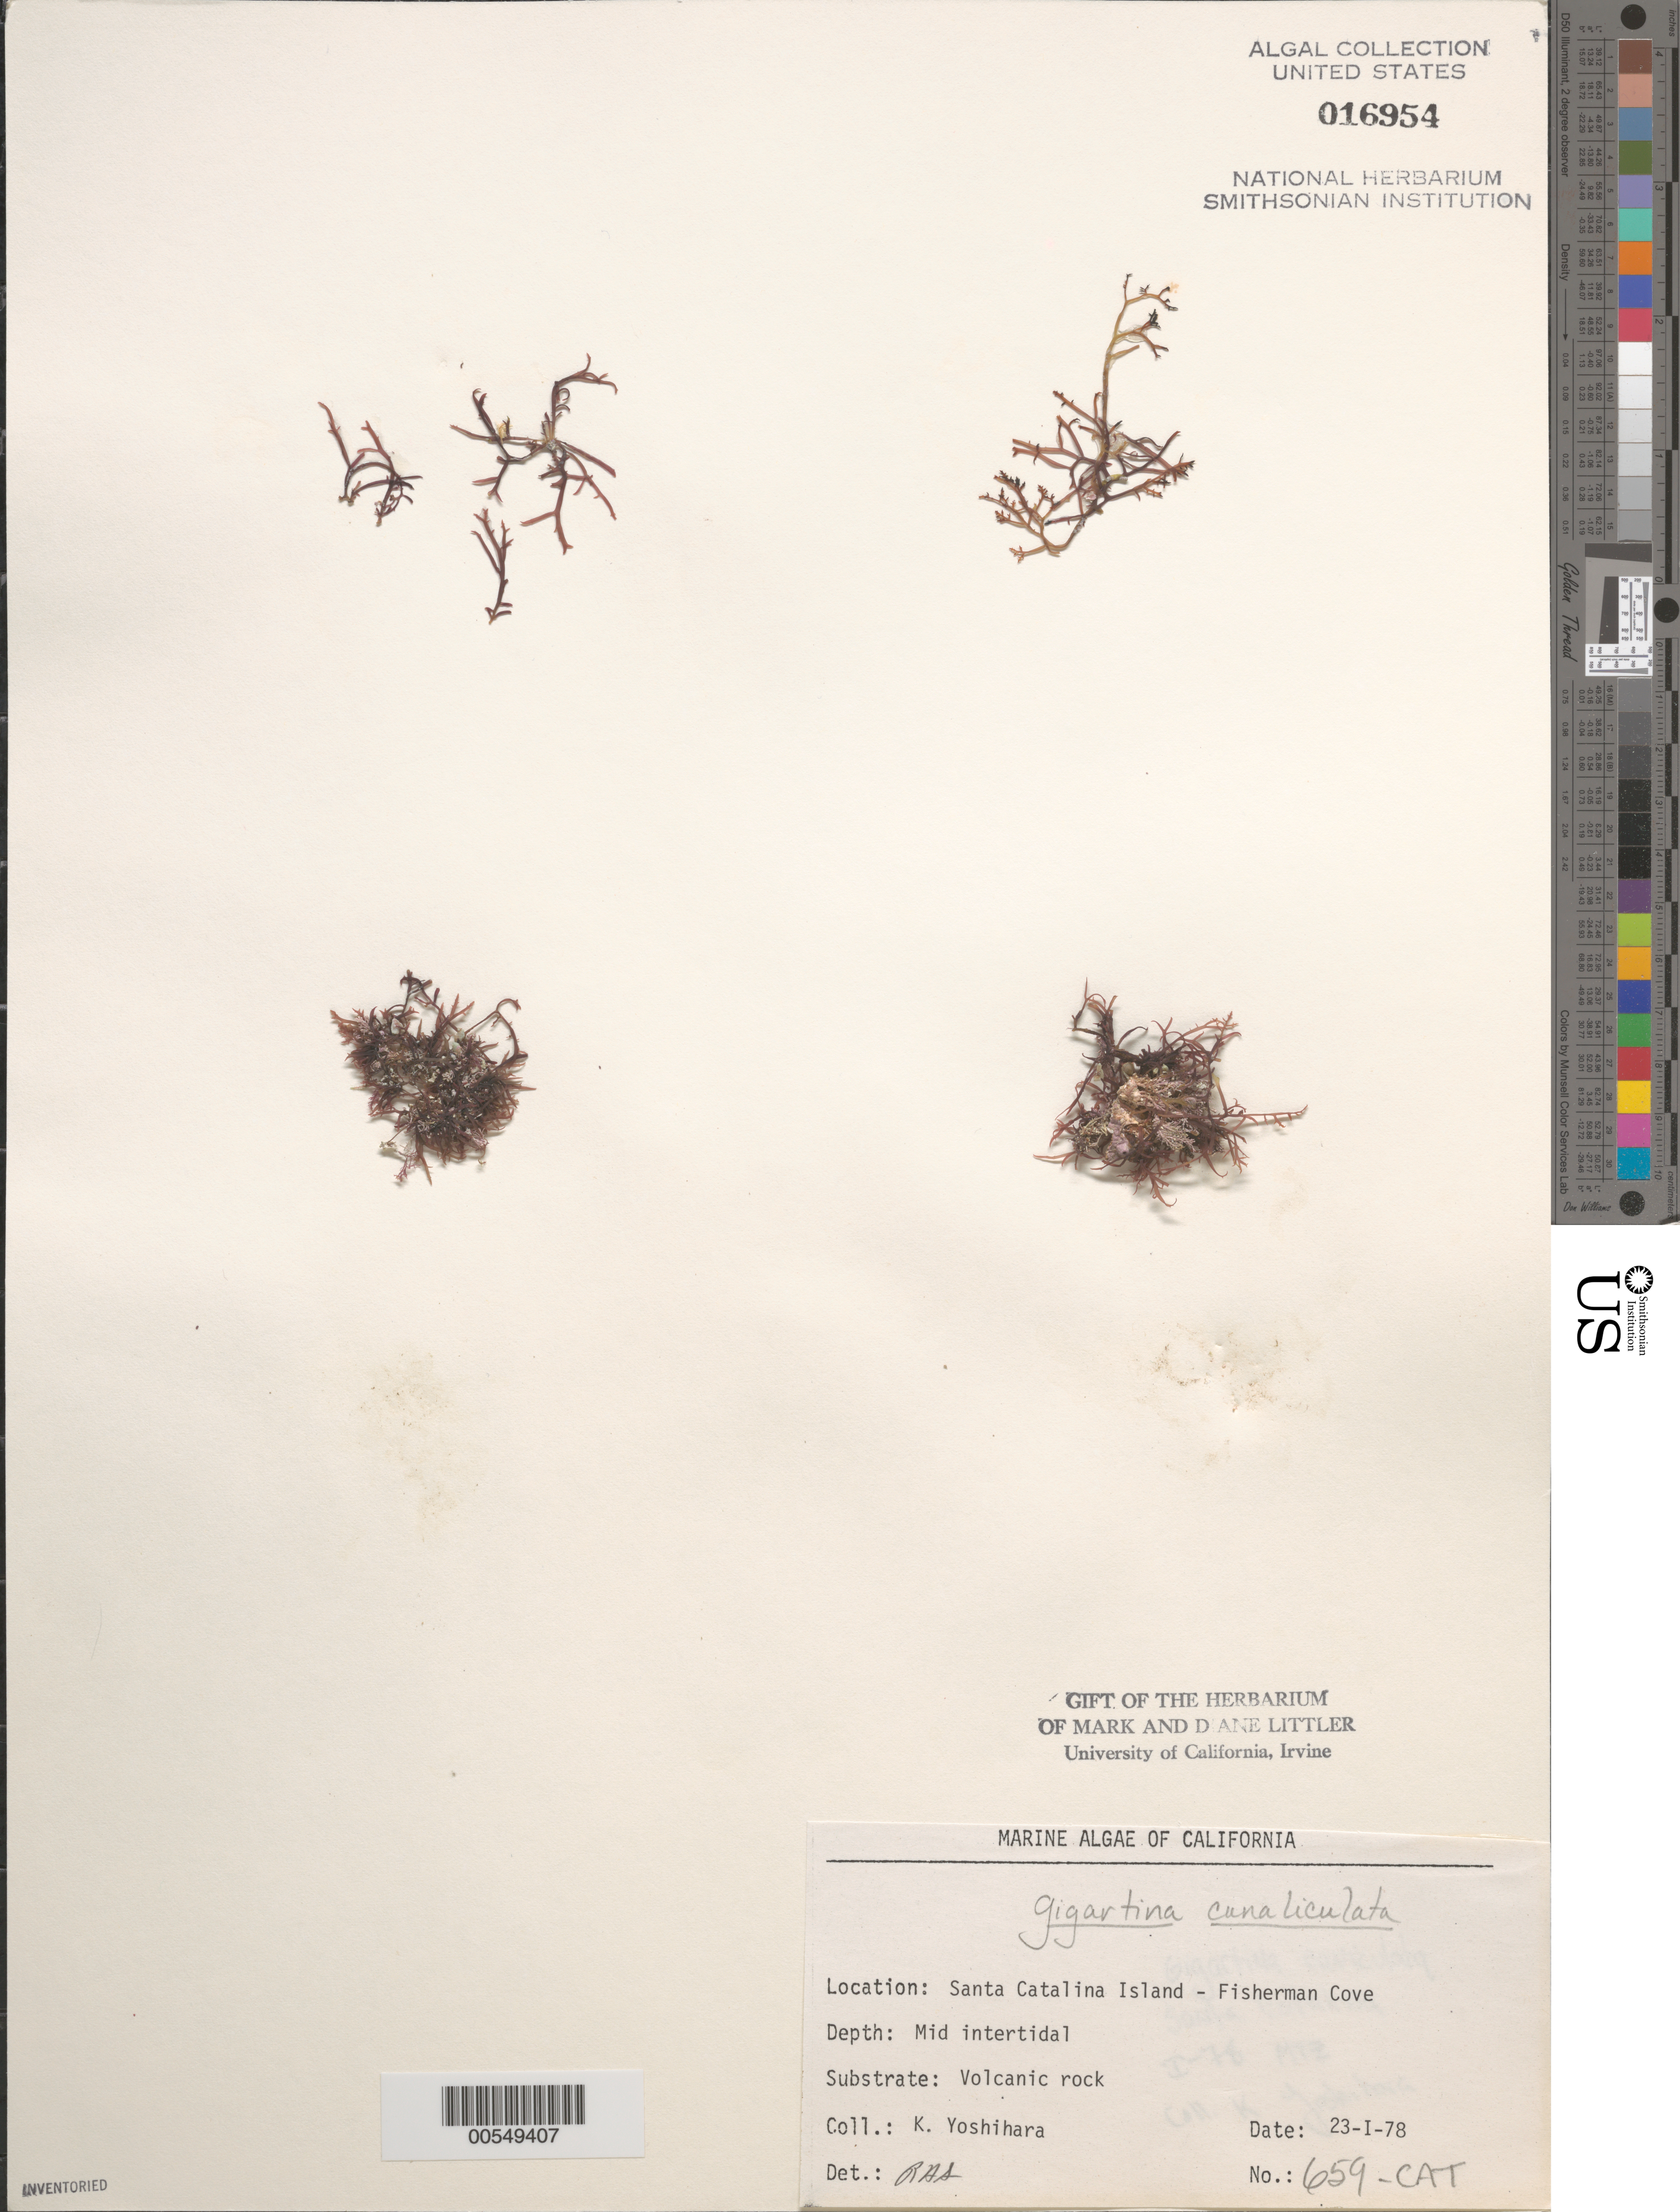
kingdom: Plantae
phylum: Rhodophyta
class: Florideophyceae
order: Gigartinales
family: Gigartinaceae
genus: Chondracanthus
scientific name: Chondracanthus canaliculatus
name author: (Harv.) Guiry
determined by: Algae name updating Project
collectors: K. Yoshihara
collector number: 659-cat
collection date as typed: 23 Jan 1978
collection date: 1978-01-23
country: United States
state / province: California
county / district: Los Angeles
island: Santa Catalina Island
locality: Fishermen Cove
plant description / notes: BLM-SOCALBIGHT Rocky Intertidal Survey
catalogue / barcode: US 16954